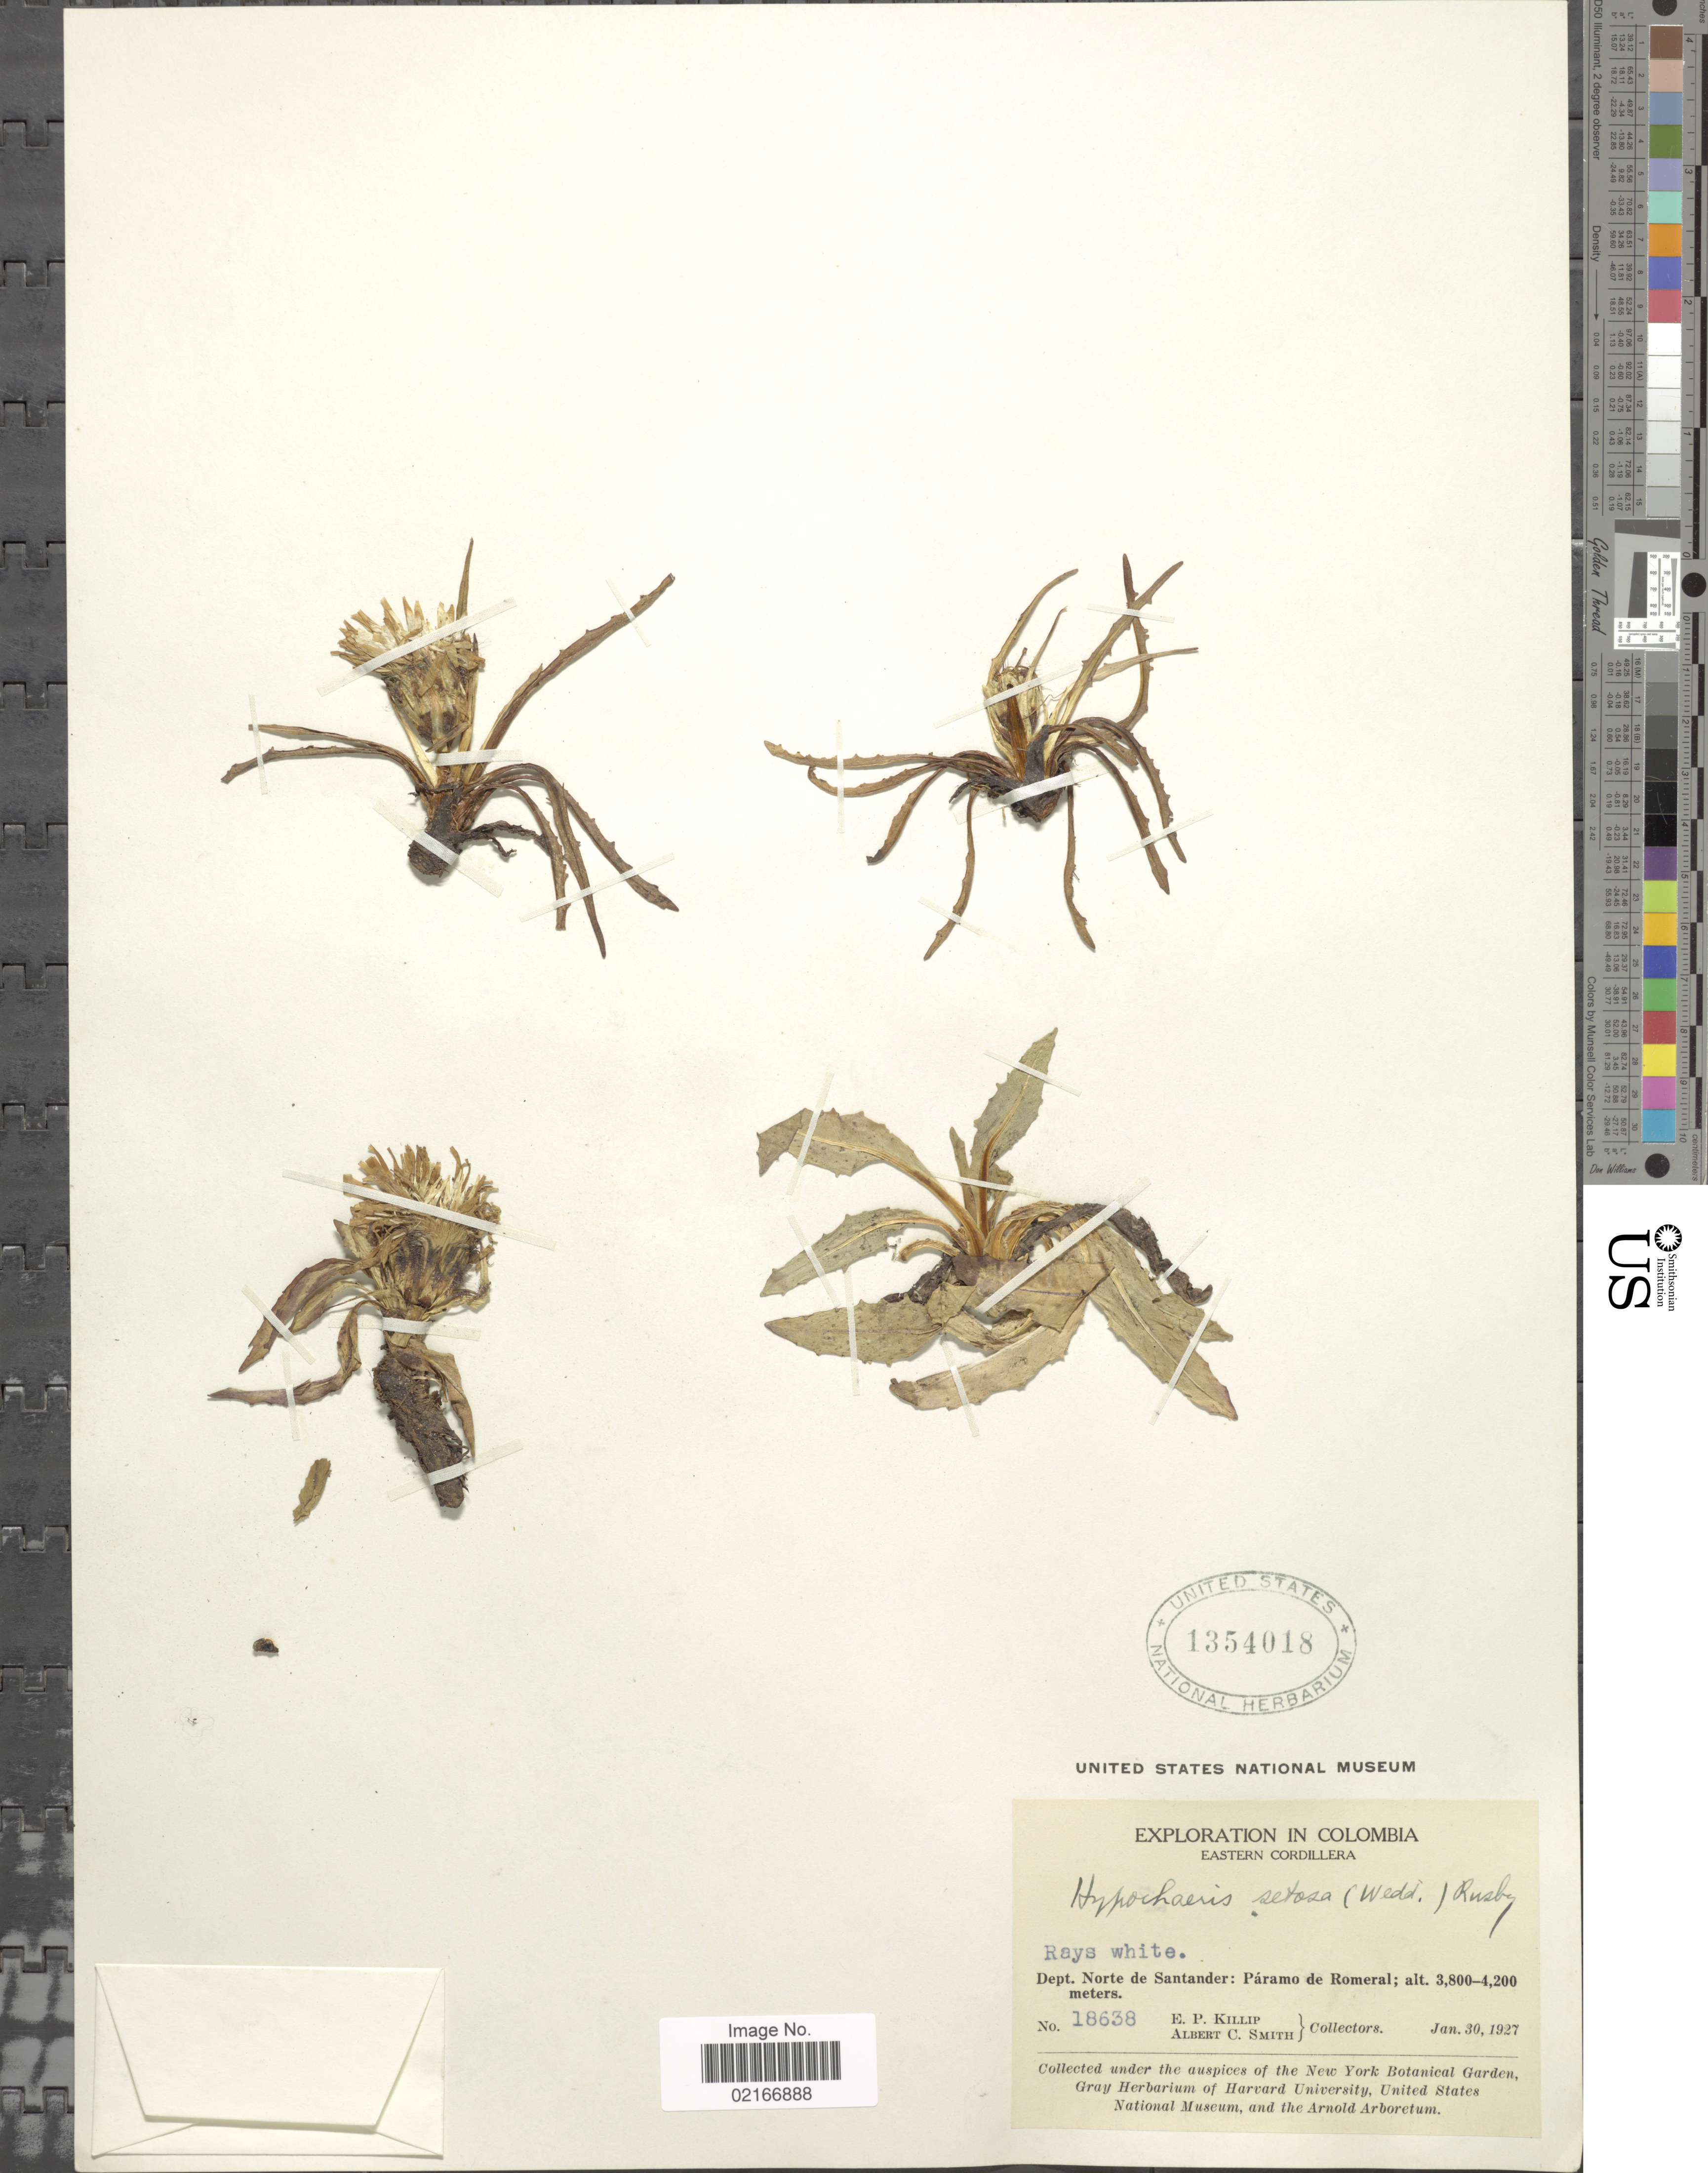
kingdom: Plantae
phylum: Tracheophyta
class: Magnoliopsida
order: Asterales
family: Asteraceae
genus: Hypochaeris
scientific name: Hypochaeris setosa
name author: Formánek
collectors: E. P. Killip & A. C. Smith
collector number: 18638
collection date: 1927-01-30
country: Colombia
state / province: Norte de Santander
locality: Páramo de Romeral. Eastern Cordillera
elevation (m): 3800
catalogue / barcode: US 1354018